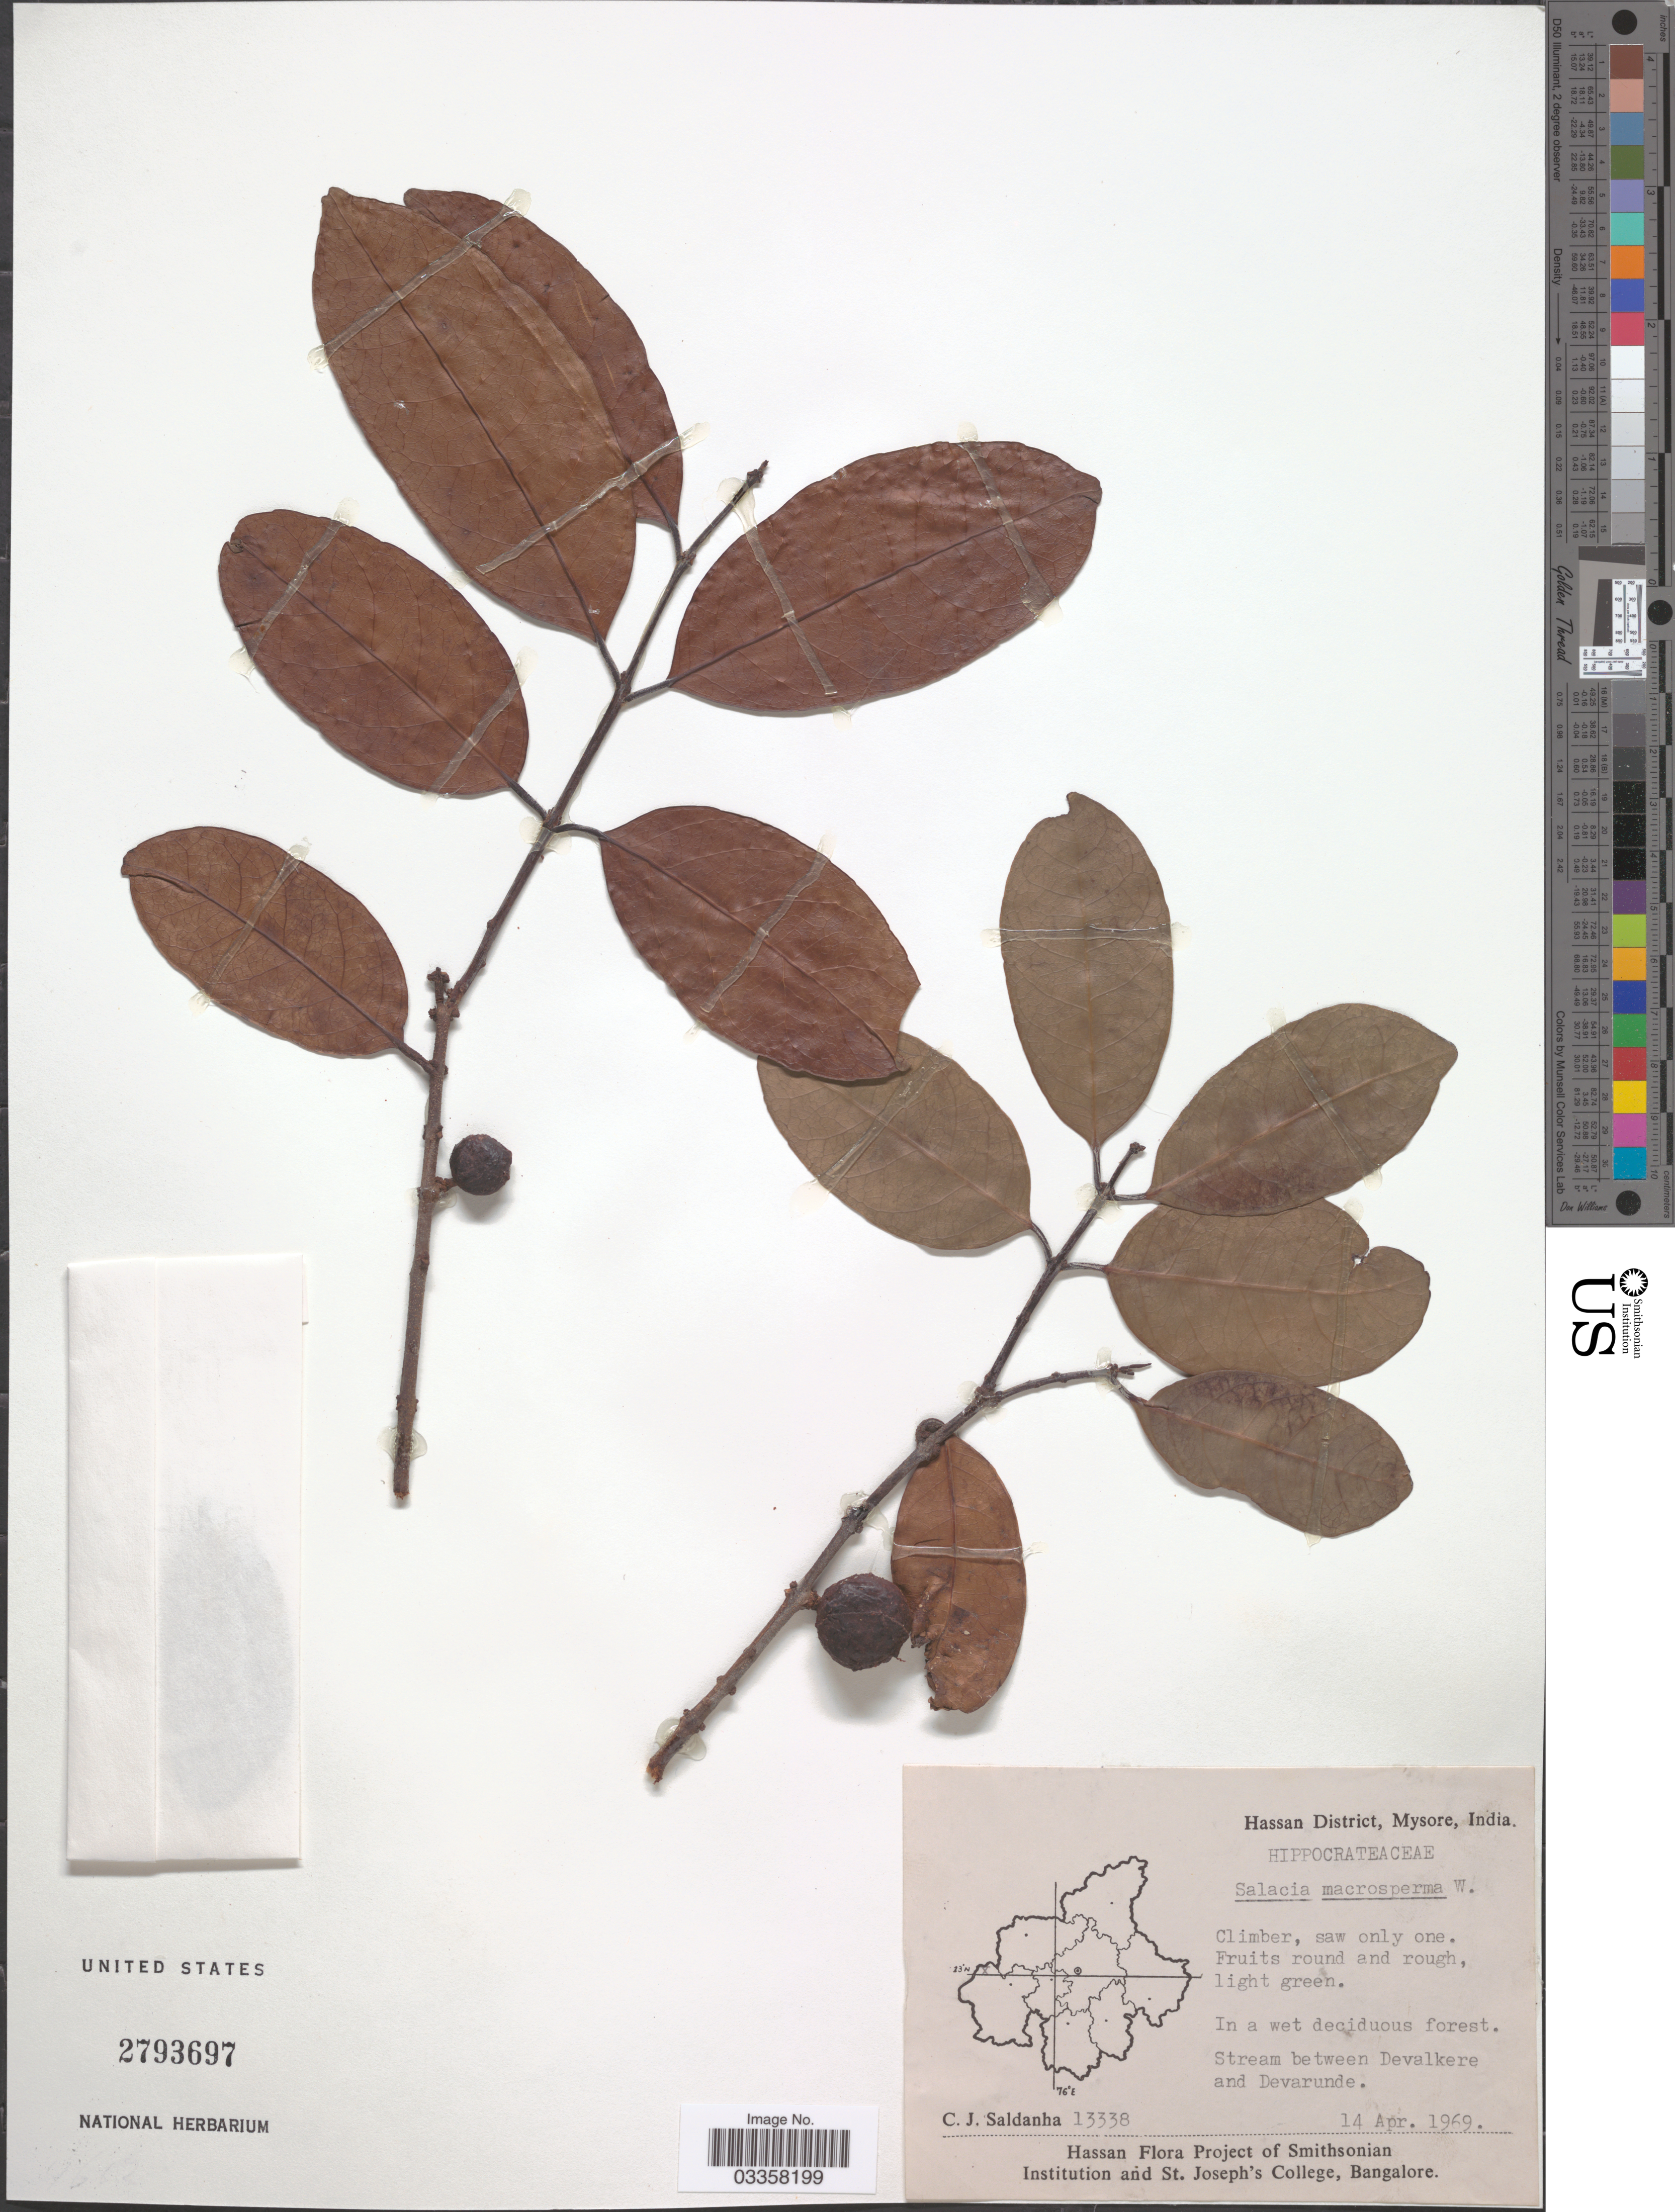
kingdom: Plantae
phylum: Tracheophyta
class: Magnoliopsida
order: Celastrales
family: Celastraceae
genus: Salacia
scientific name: Salacia macrosperma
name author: Wight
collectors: C. J. Saldanha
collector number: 13338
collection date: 1969-04-14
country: India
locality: Hassan District, Mysore, Stream between Devalkere and Devarunde.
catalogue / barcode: US 2793697